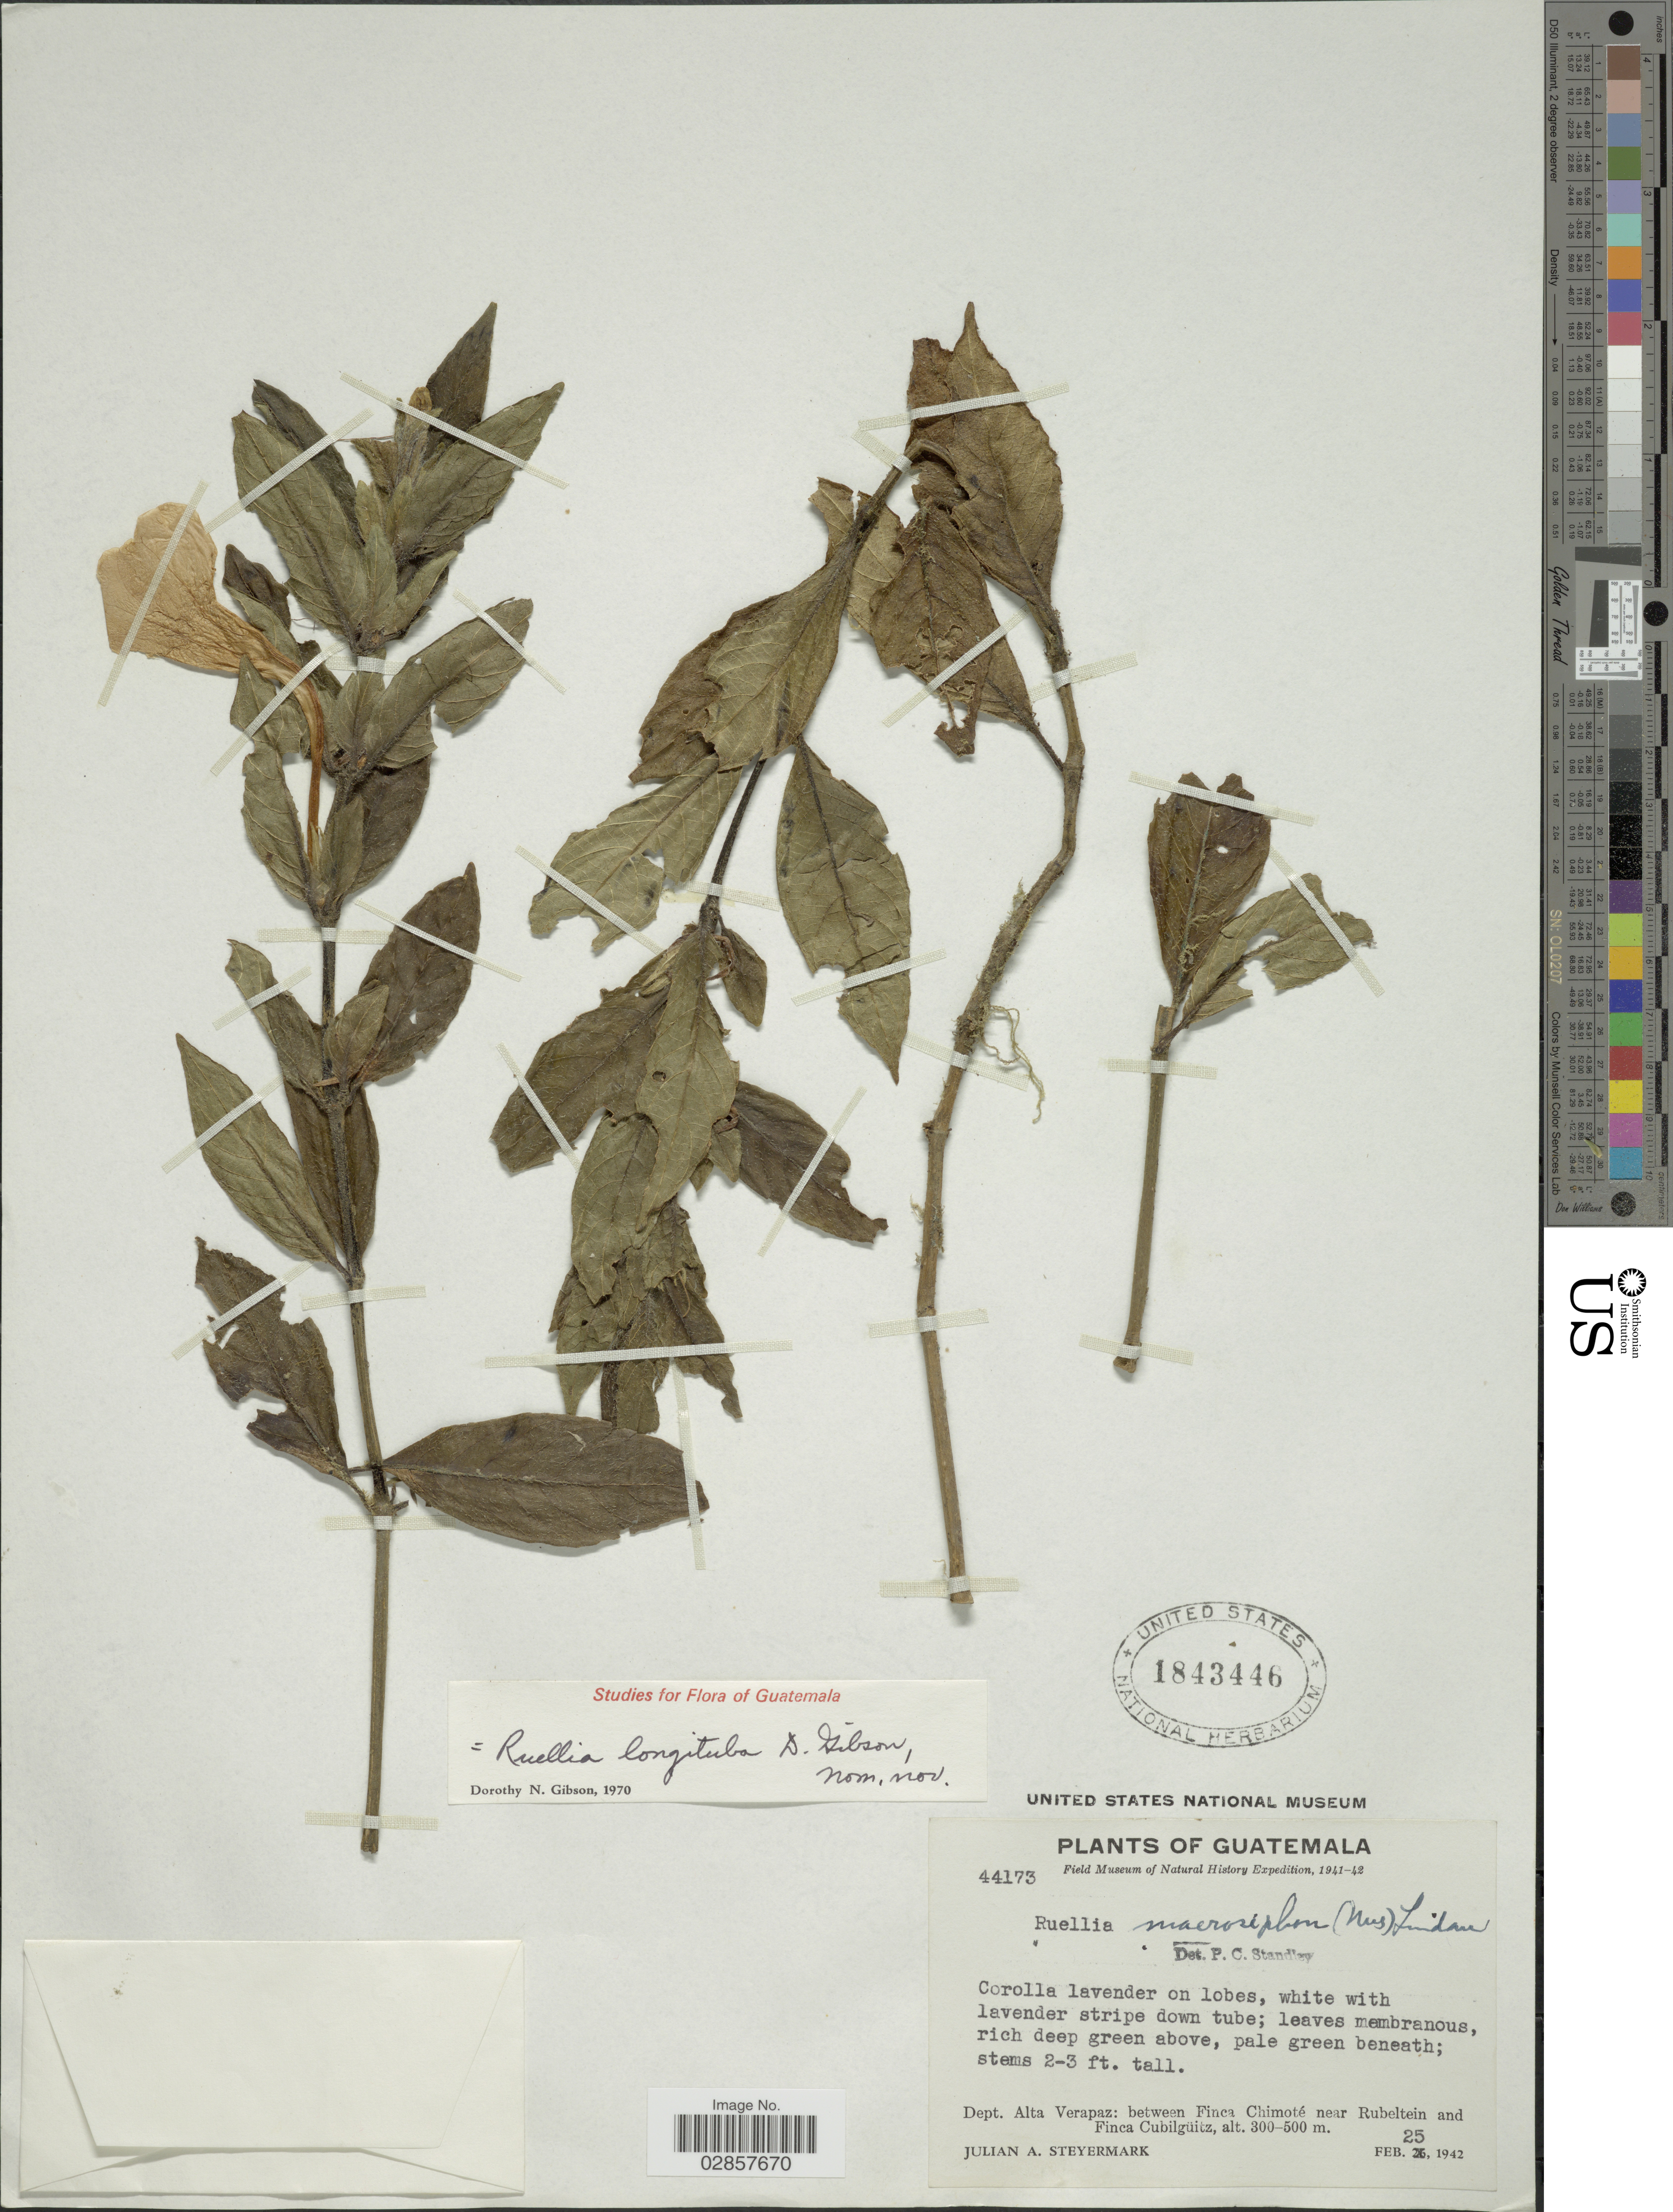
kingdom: Plantae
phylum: Tracheophyta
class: Magnoliopsida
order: Lamiales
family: Acanthaceae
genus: Ruellia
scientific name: Ruellia longituba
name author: D.N. Gibson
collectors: J. Steyermark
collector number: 44173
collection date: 1942-02-25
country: Guatemala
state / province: Alta Verapaz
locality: Dept. Alta Verapaz, between Finca Chimoté near Rubeltein and Finca Cubilgüitz.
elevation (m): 300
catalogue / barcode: US 1843446